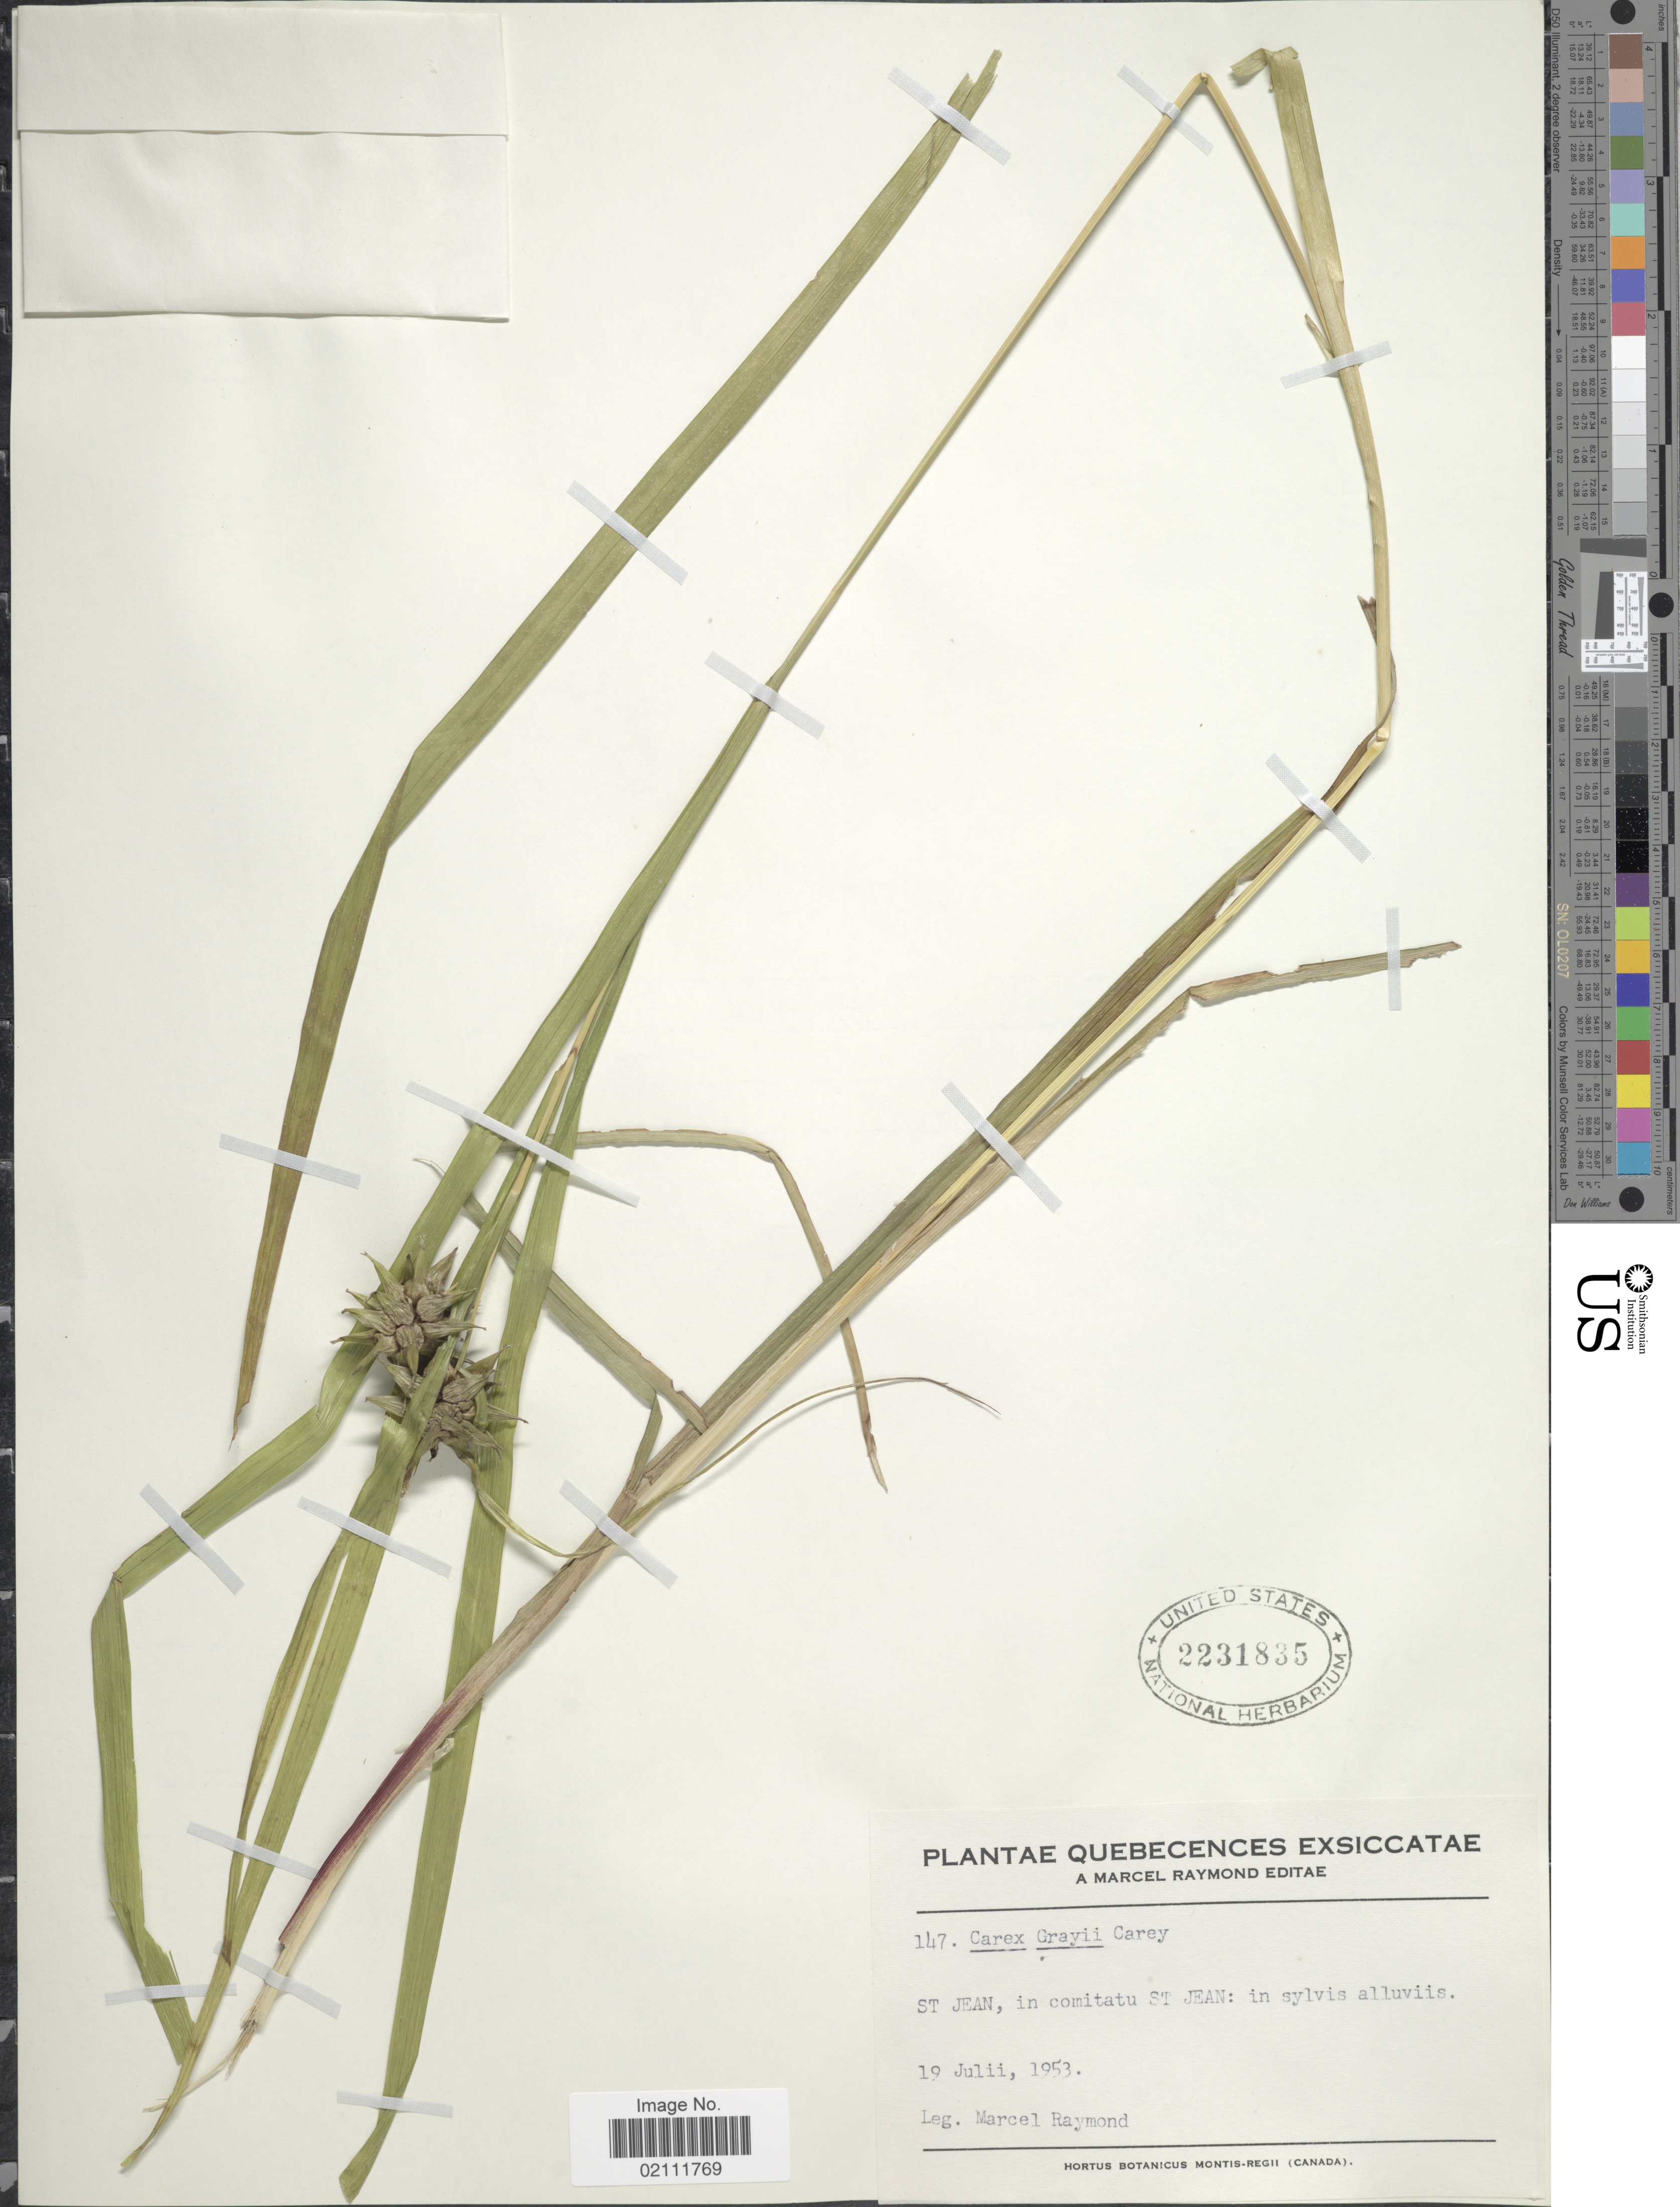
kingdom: Plantae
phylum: Tracheophyta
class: Liliopsida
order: Poales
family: Cyperaceae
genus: Carex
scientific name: Carex grayi var. hispidula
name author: A. Gray ex L.H. Bailey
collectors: M. Raymond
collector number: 147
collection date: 1953-07-19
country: Canada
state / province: Quebec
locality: Quebecenses, St Jean, in comitatu St Jean: in sylvis alluviis.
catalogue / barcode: US 2231835